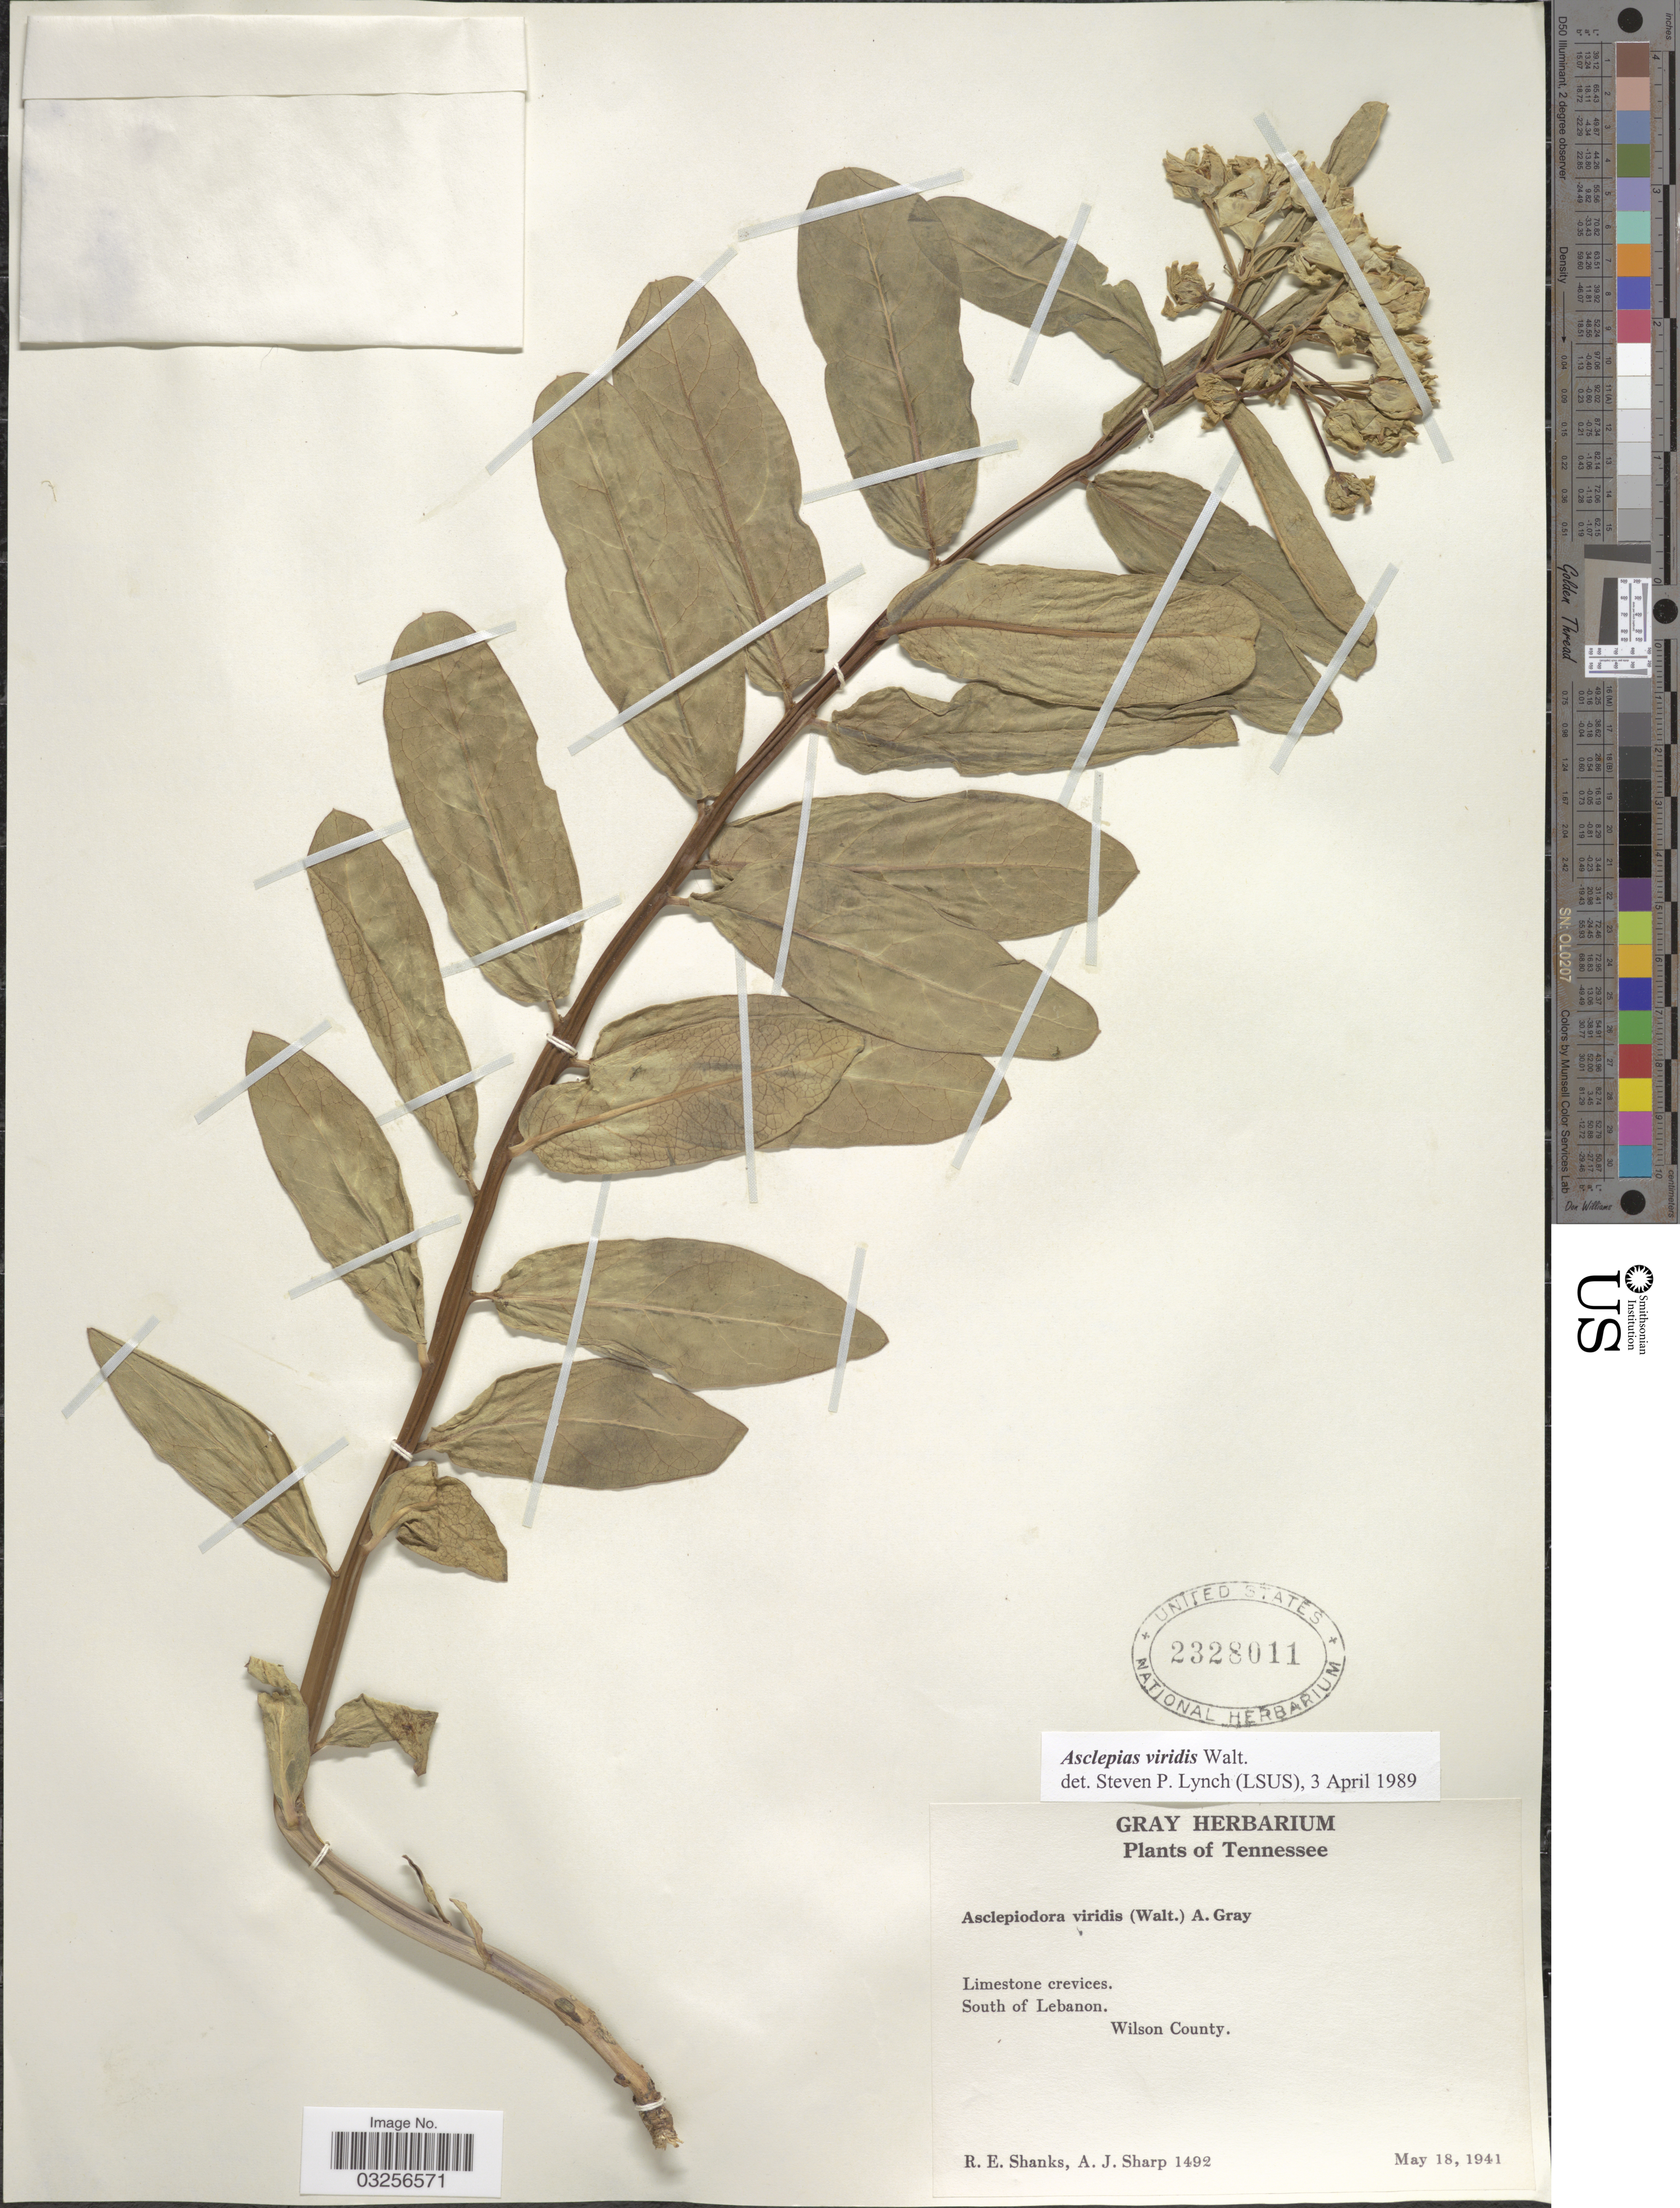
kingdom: Plantae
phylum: Tracheophyta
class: Magnoliopsida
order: Gentianales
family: Apocynaceae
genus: Asclepias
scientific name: Asclepias viridis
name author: Walter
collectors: R. Shanks & A. J. Sharp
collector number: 1492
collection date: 1941-05-18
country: United States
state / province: Tennessee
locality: Limestone crevices. South of Lebanon. Wilson County.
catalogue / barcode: US 2328011